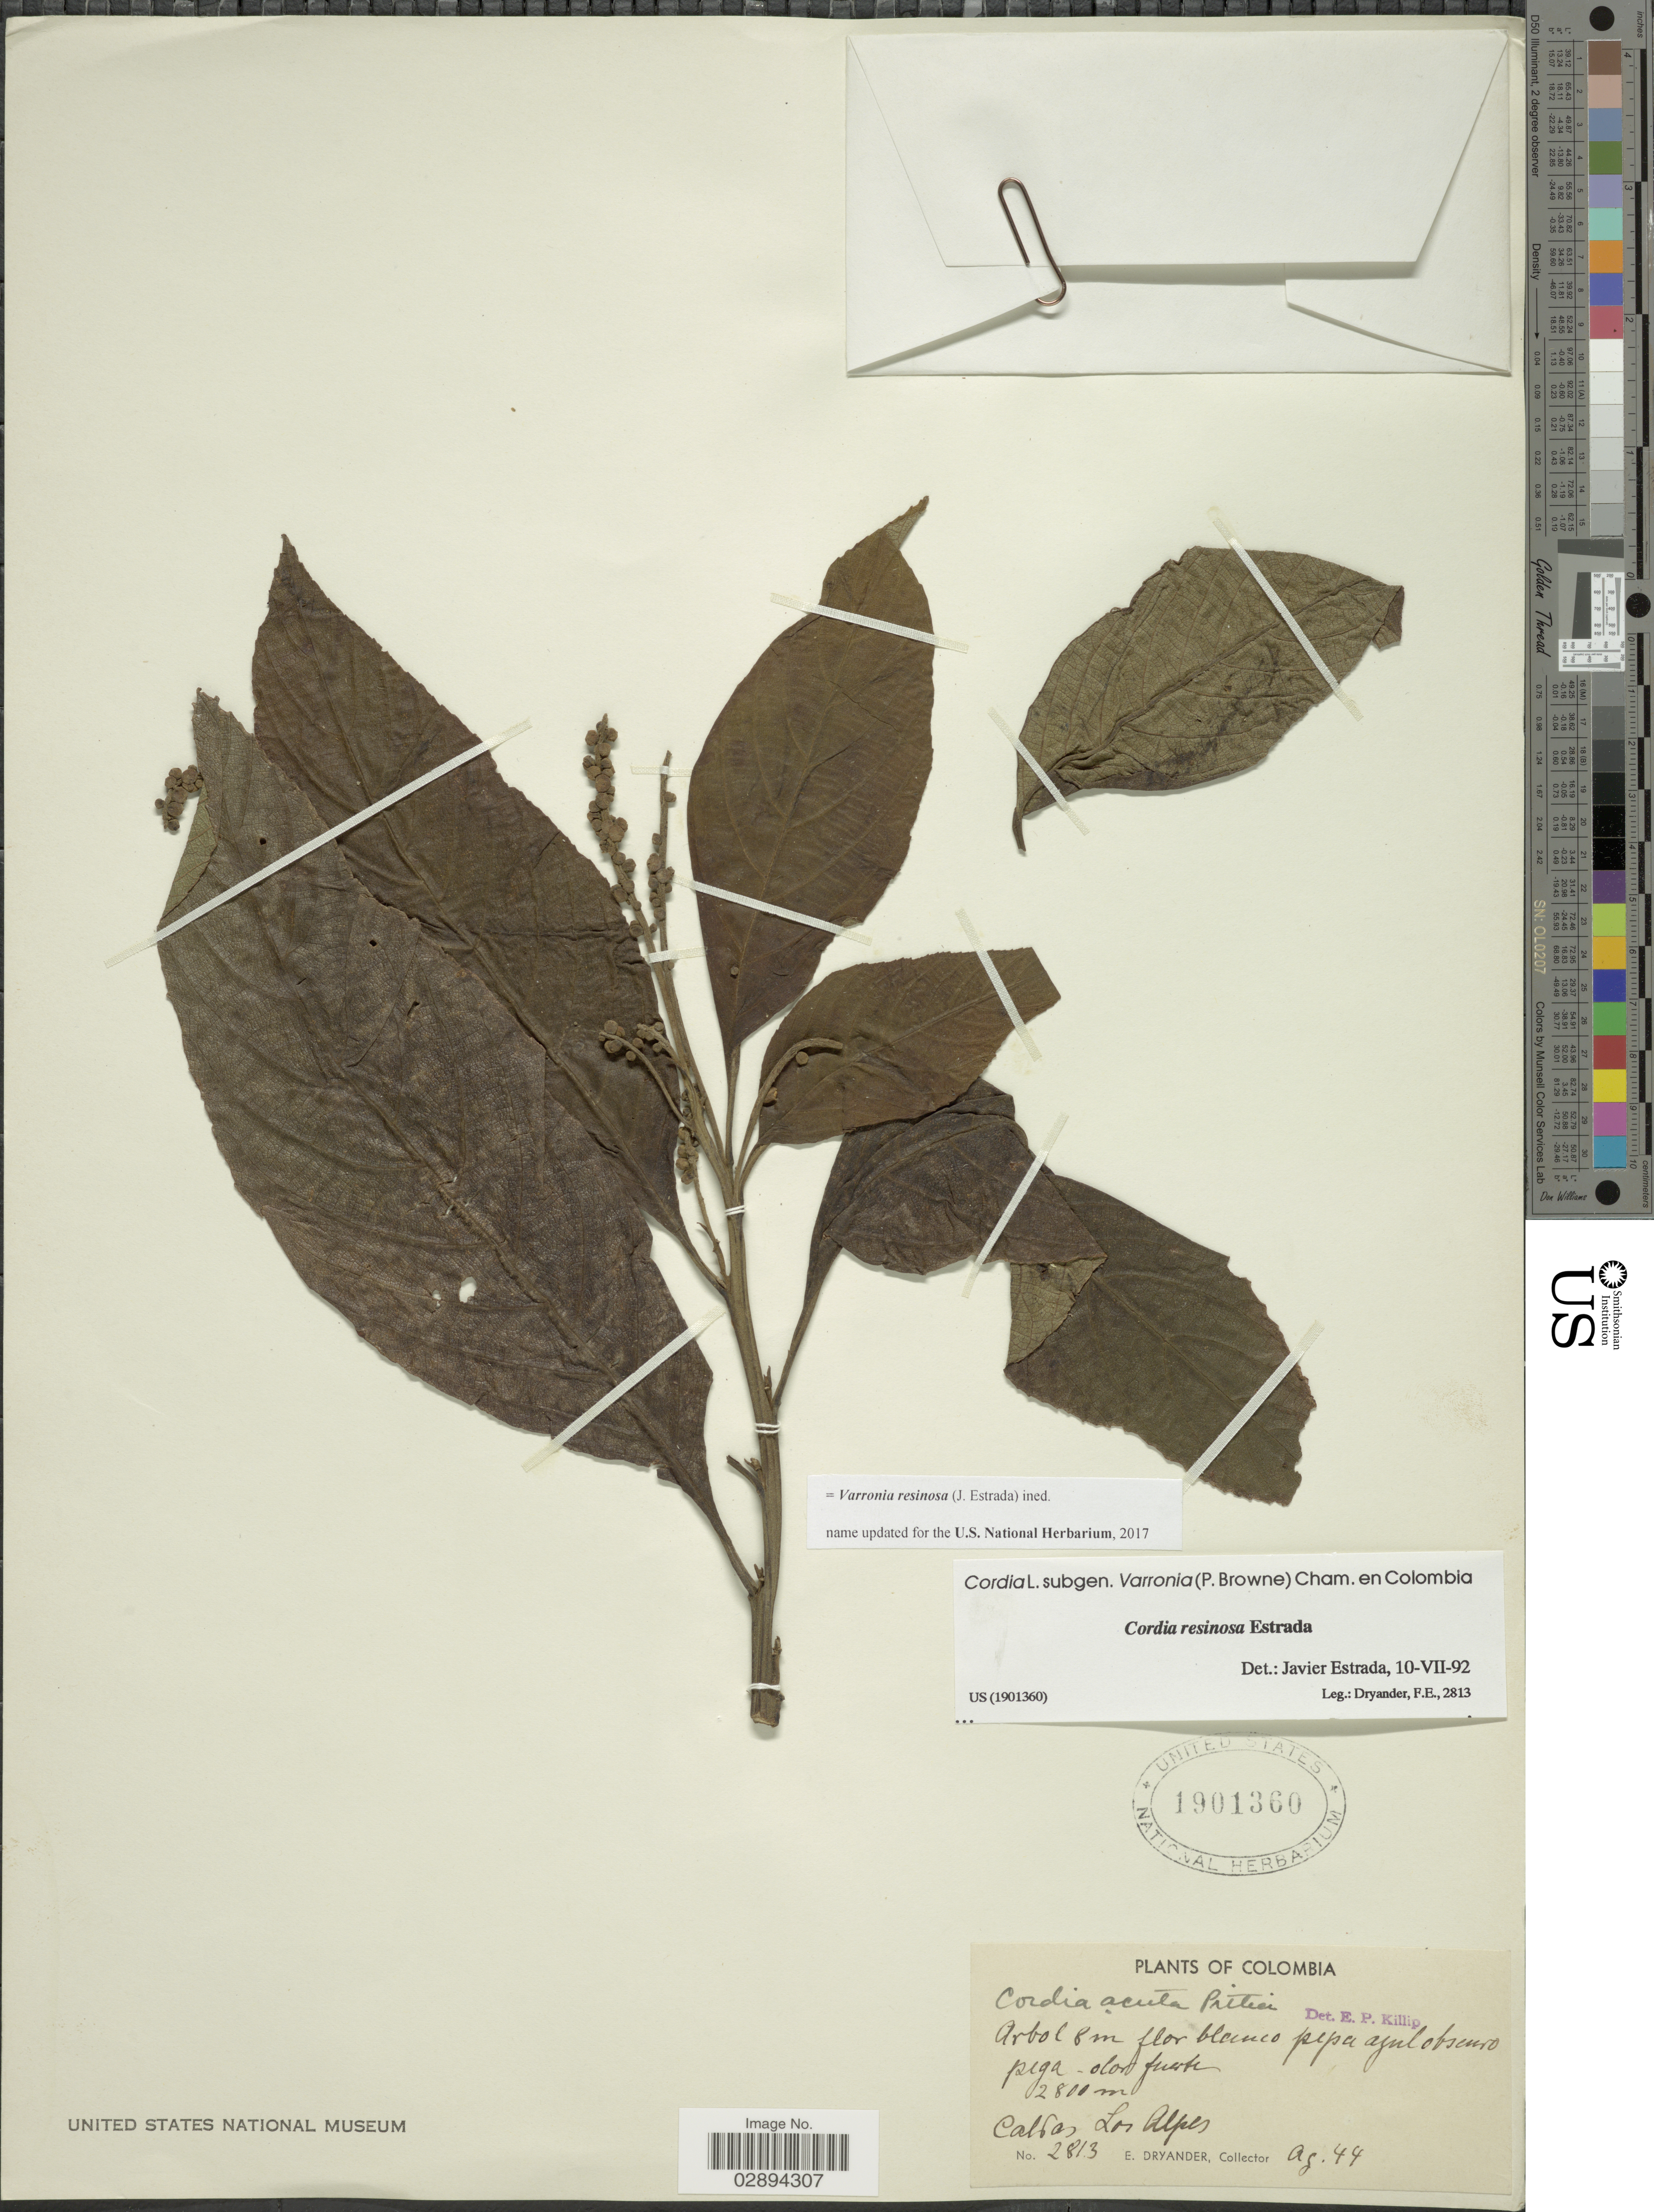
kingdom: Plantae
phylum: Tracheophyta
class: Magnoliopsida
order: Boraginales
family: Cordiaceae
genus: Varronia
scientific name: Varronia resinosa (J. Estrada) comb. nov. ined.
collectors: E. Dryander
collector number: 2813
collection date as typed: Transcribed d/m/y: /8/44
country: Colombia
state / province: Caldas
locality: Los Alpes.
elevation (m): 2800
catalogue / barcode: US 1901360